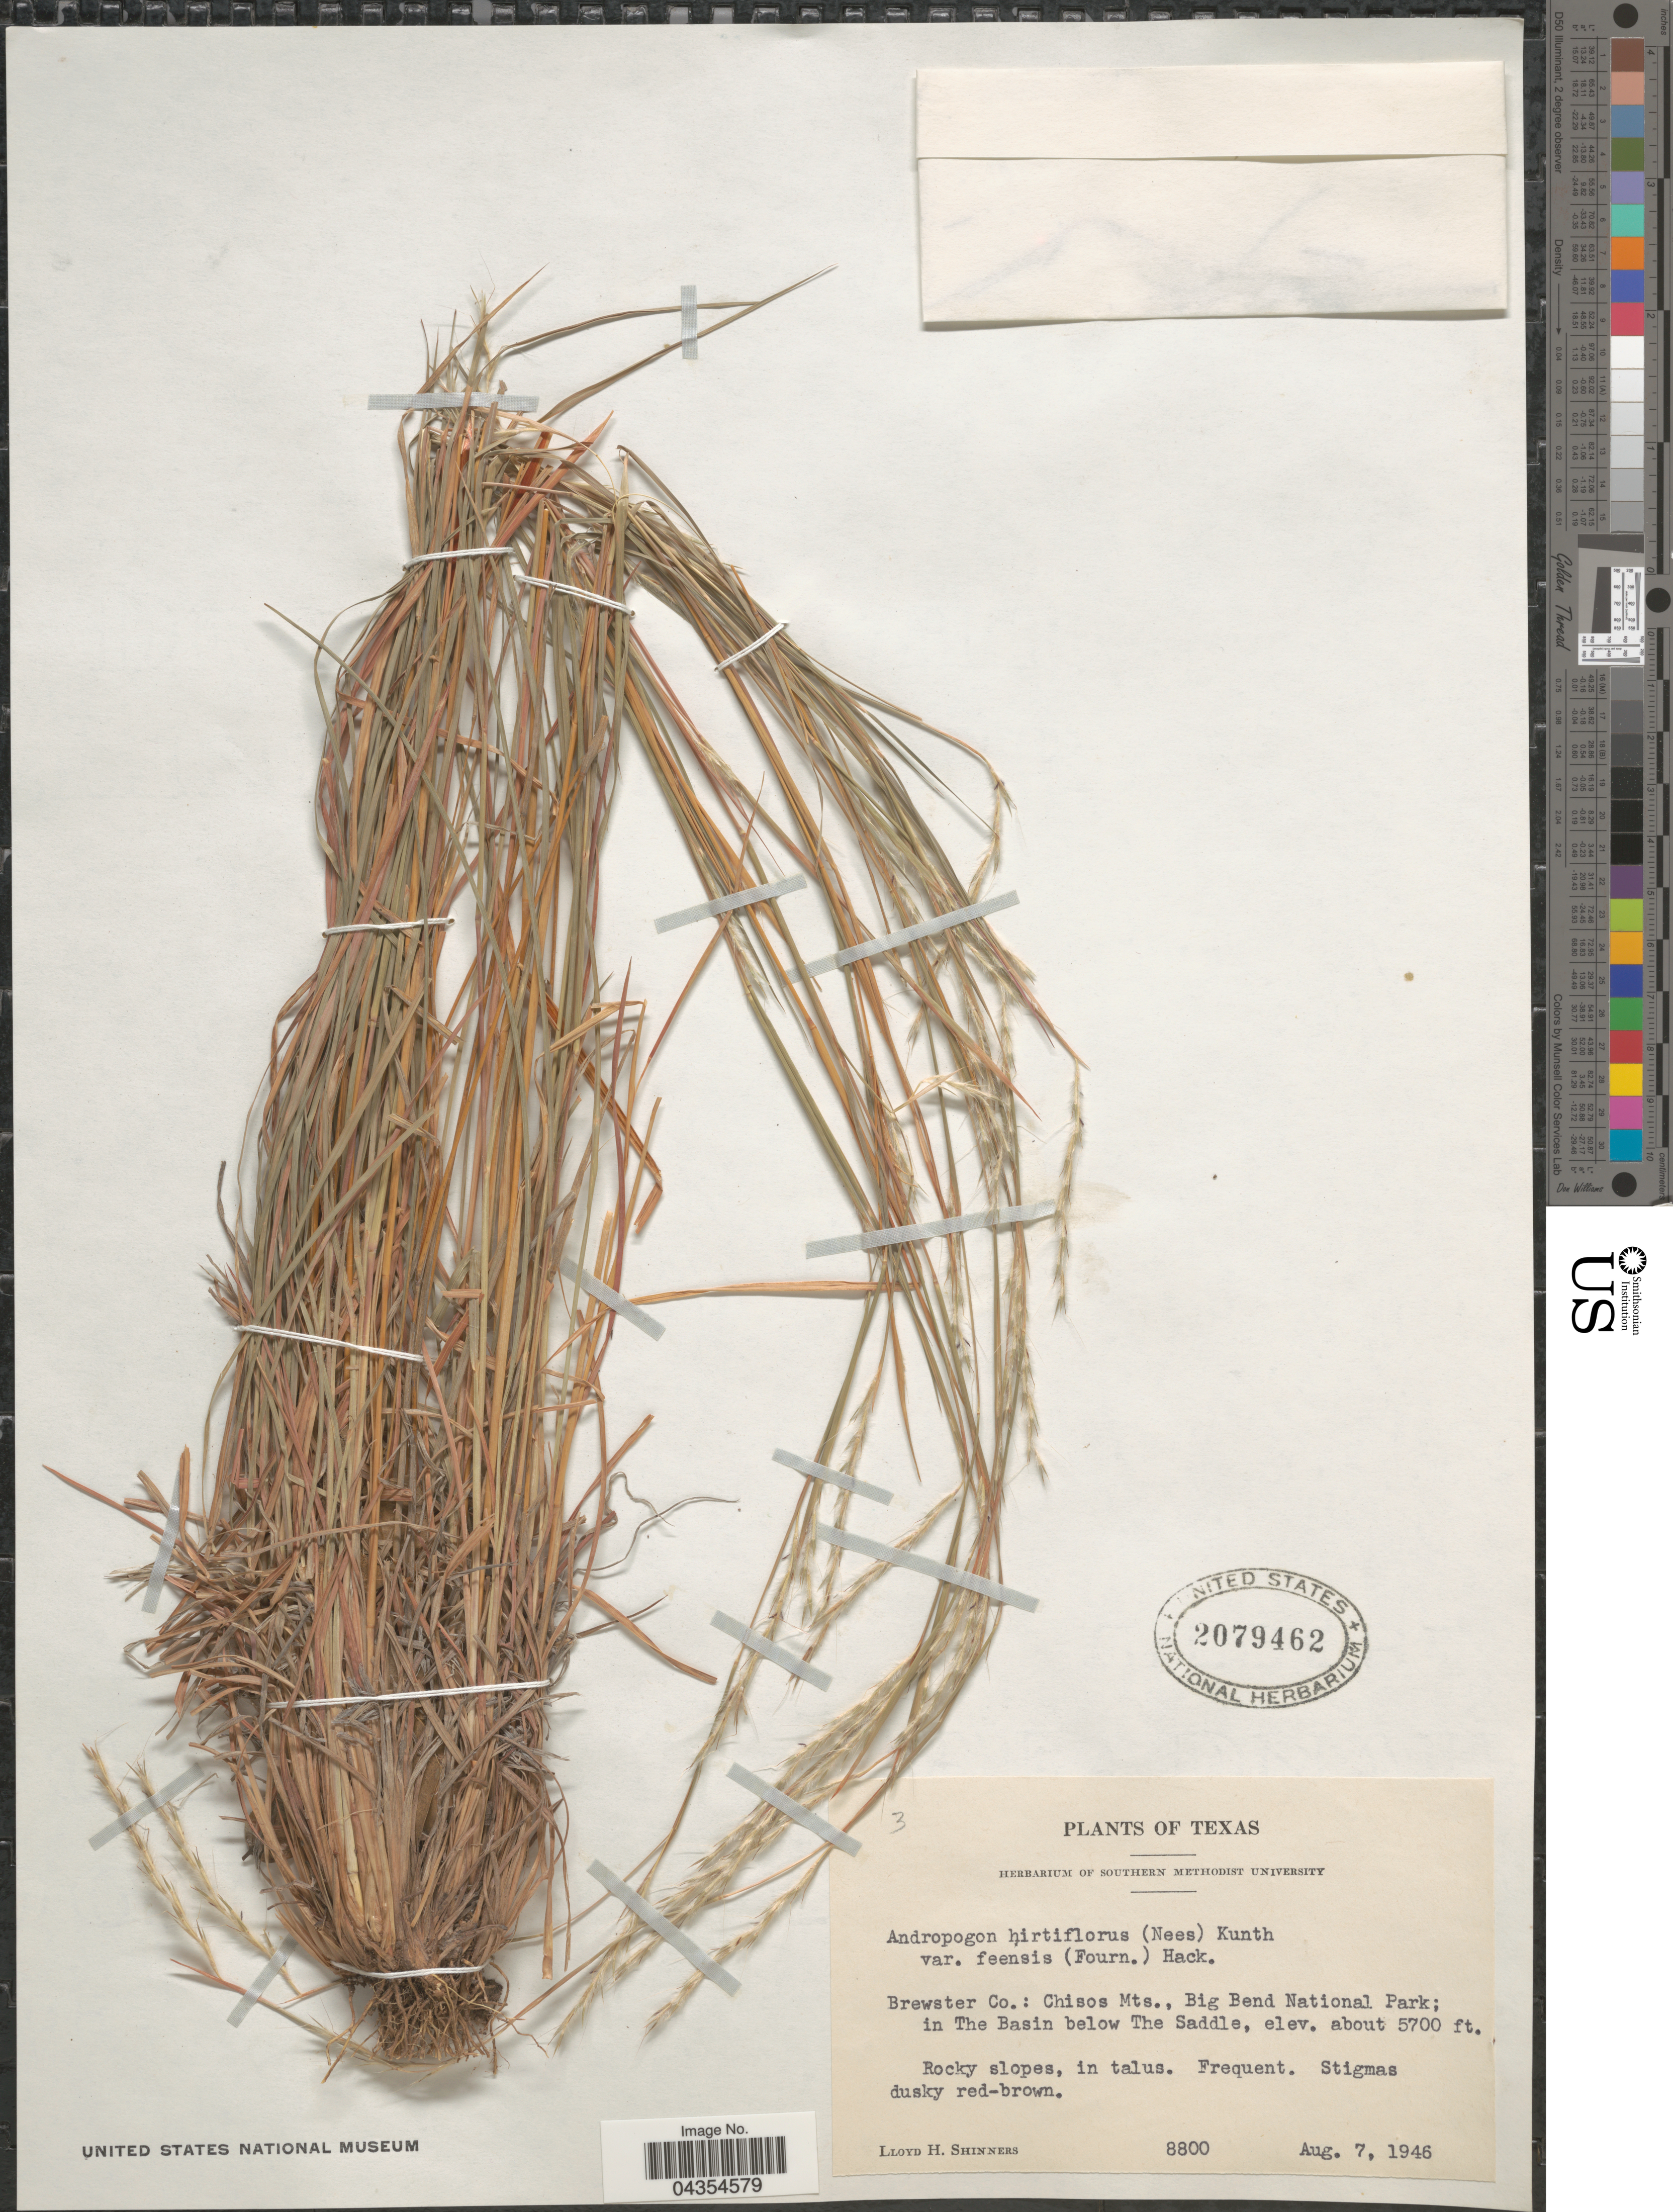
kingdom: Plantae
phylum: Tracheophyta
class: Liliopsida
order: Poales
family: Poaceae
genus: Schizachyrium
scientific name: Schizachyrium sanguineum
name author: (Retz.) Alston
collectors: L. H. Shinners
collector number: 8800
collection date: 1946-08-07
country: United States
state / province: Texas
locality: Brewster Co.: Chisos Mts., Big Bend National Park; in The Basin below The Saddle. Rocky slopes, in talus.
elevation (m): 1737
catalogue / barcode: US 2079462